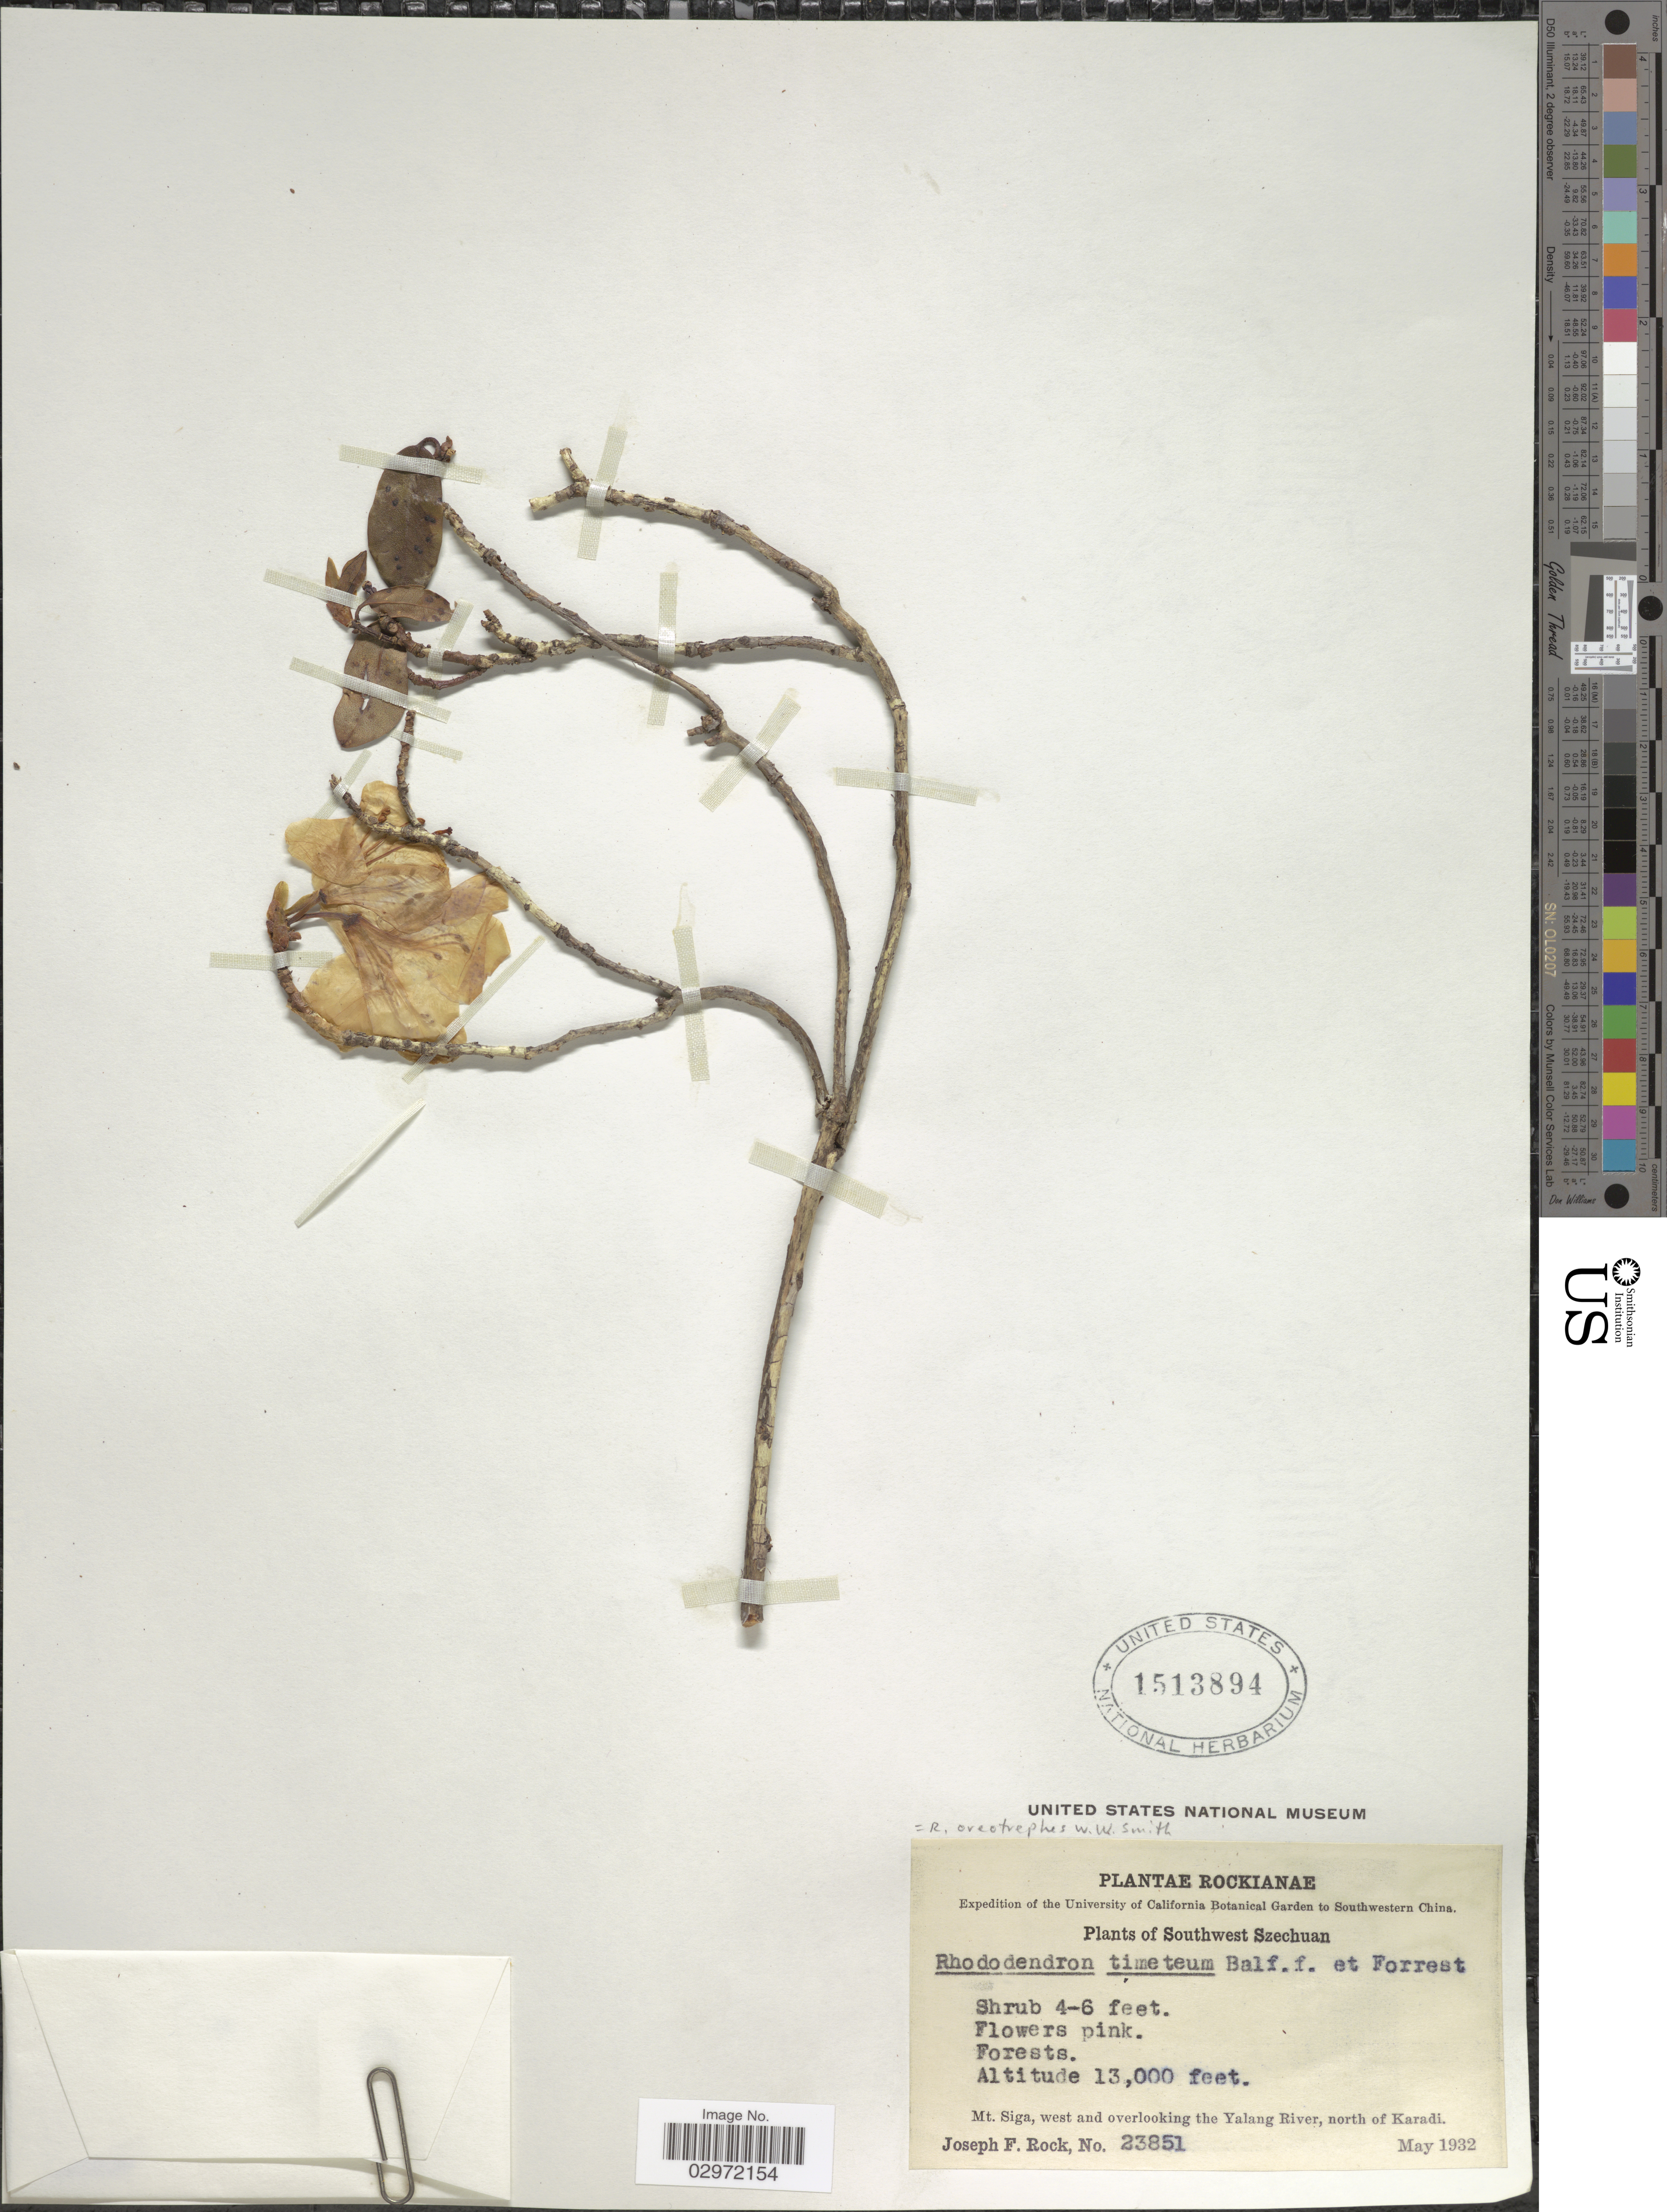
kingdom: Plantae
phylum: Tracheophyta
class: Magnoliopsida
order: Ericales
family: Ericaceae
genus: Rhododendron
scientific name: Rhododendron oreotrephes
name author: W.W. Sm.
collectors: J. F. Rock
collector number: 23851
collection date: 1932-05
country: China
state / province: Sichuan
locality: Southwestern China. Southwest Szechuan. Mt. Siga, west and overlooking the Yalang River, north of Karadi.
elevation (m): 3962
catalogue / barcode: US 1513894